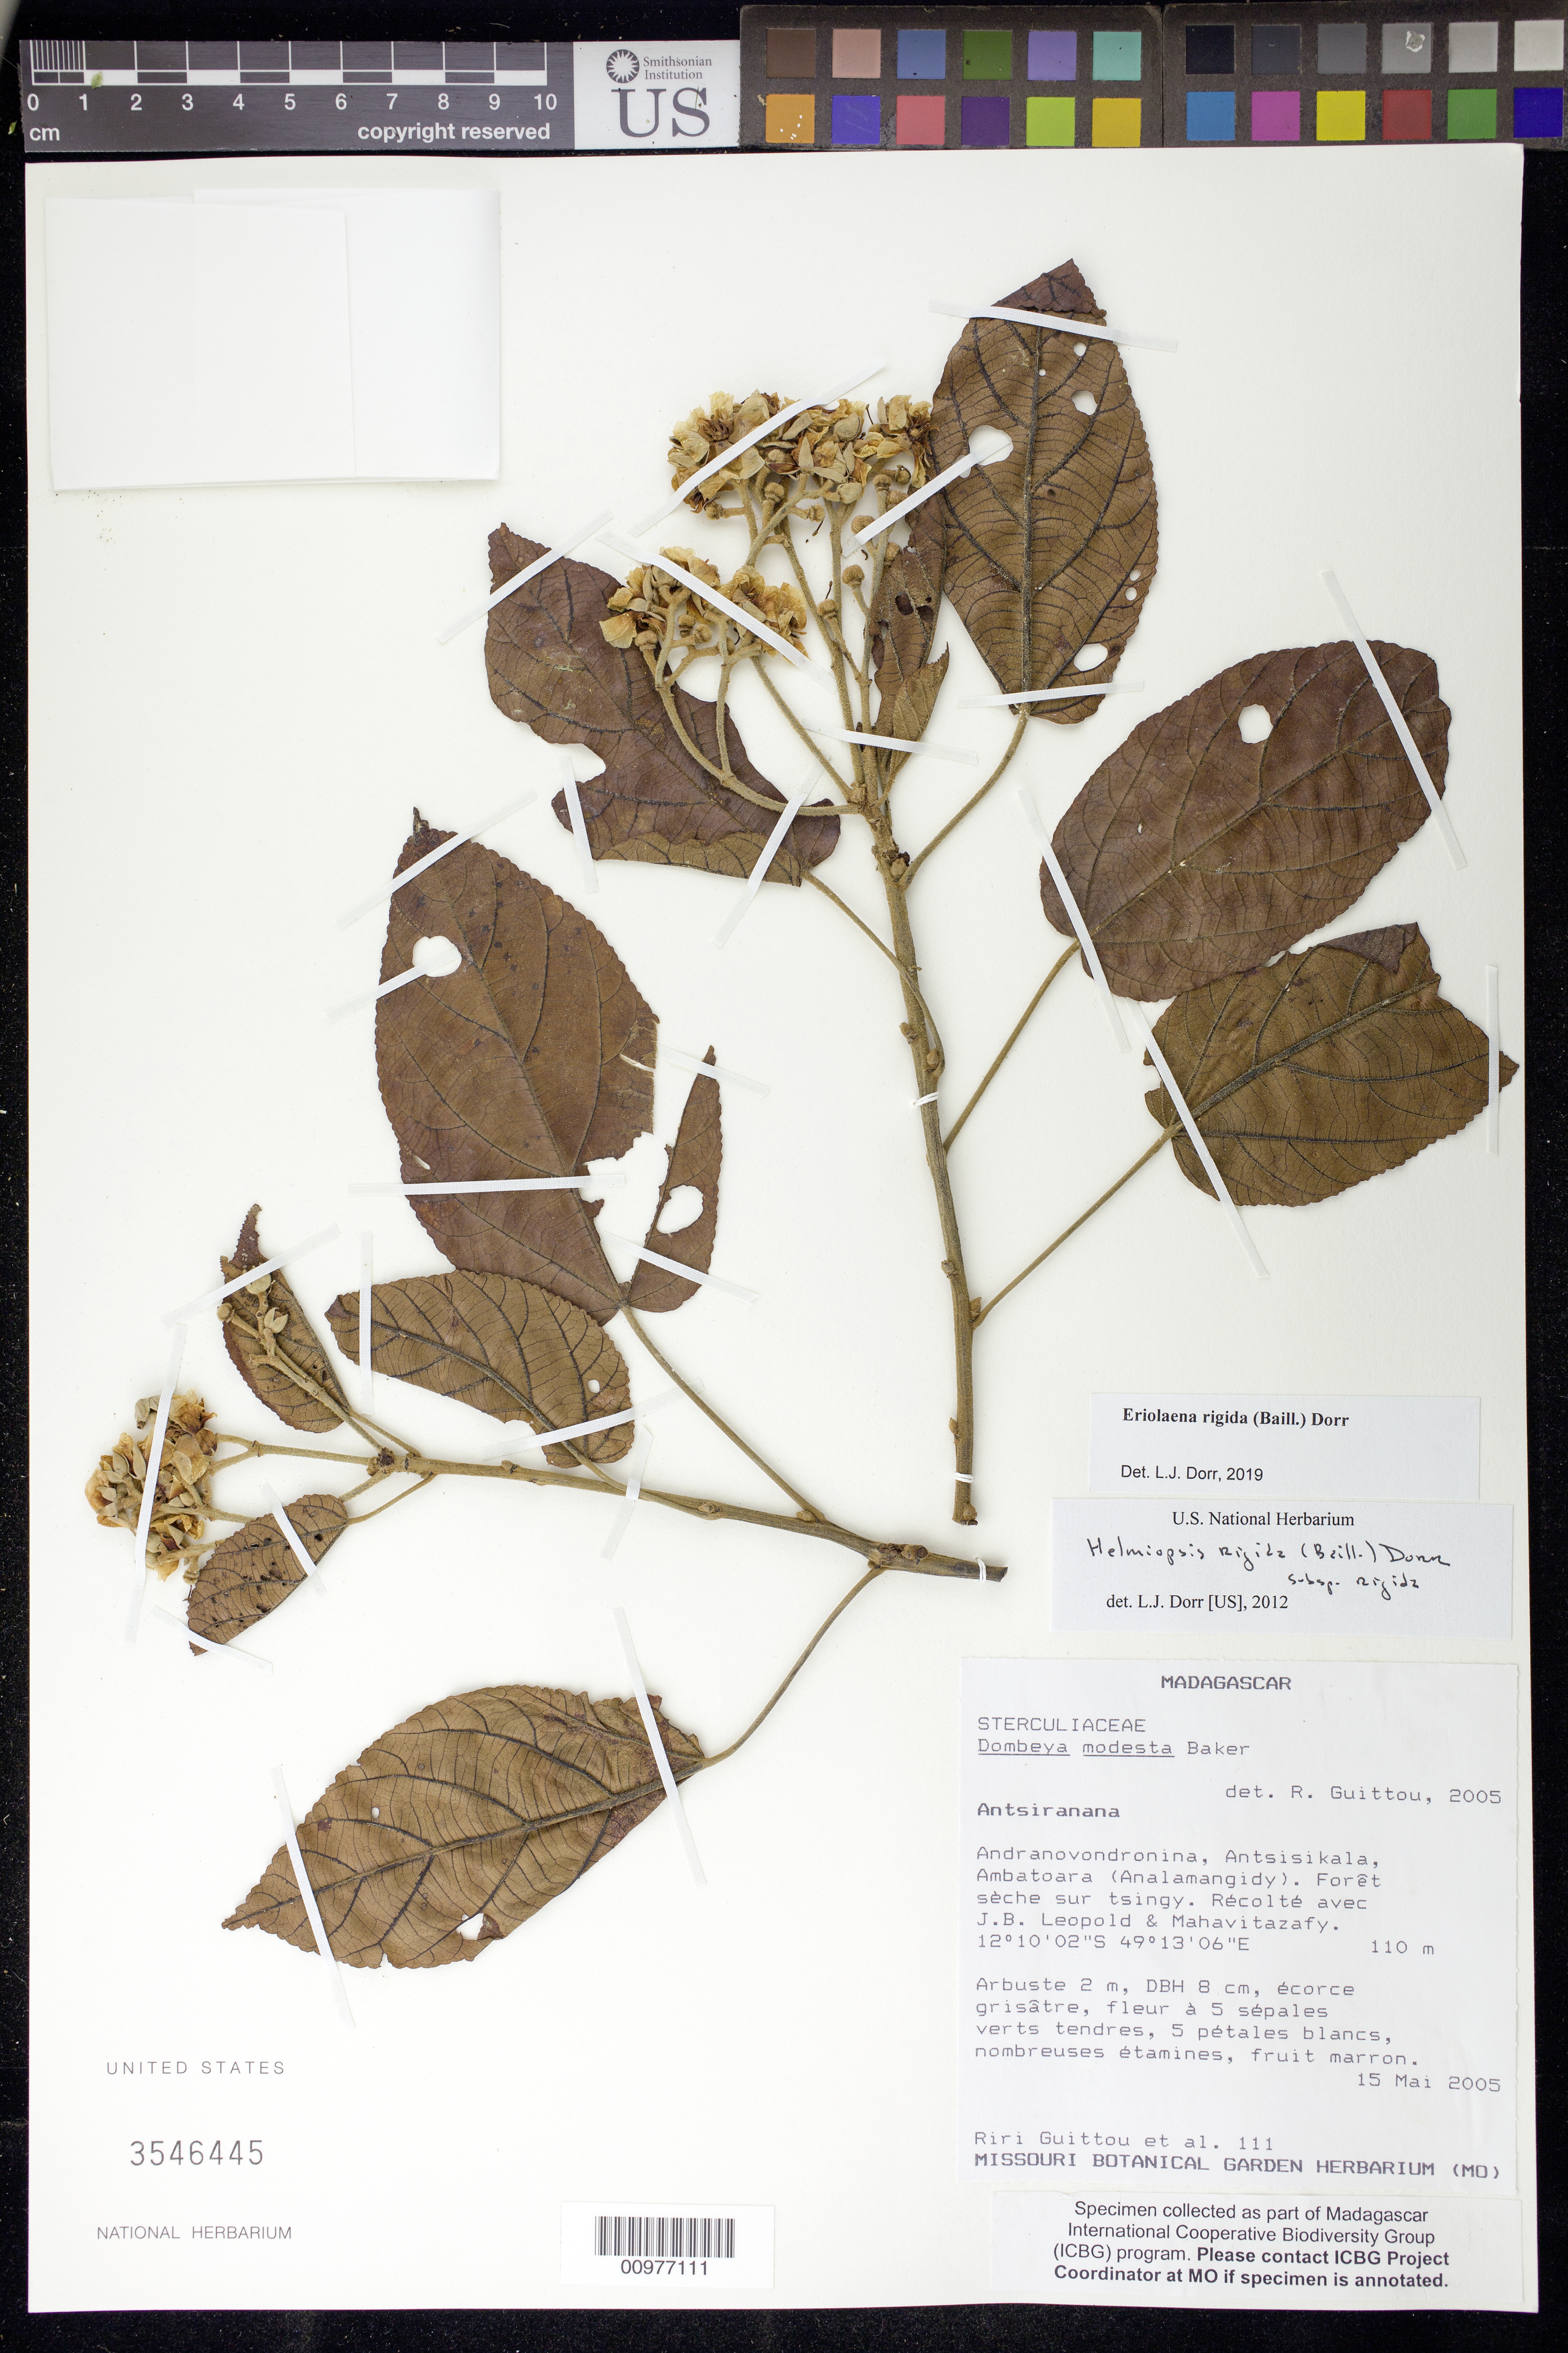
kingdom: Plantae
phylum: Tracheophyta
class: Magnoliopsida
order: Malvales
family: Malvaceae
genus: Eriolaena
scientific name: Eriolaena rigida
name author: (Baill.) Dorr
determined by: Dorr, L. J., (BOT), Smithsonian Institution - National Museum of Natural History (UNITED STATES)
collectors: R. Guittou et al.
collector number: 111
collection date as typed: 15 Mai 2007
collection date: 2007-05-15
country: Madagascar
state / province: Diana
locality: Andranovondronina, Antsisikala, Ambatoara (Analamangidy)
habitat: foret seche sur tsingy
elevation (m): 110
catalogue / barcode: US 3546445